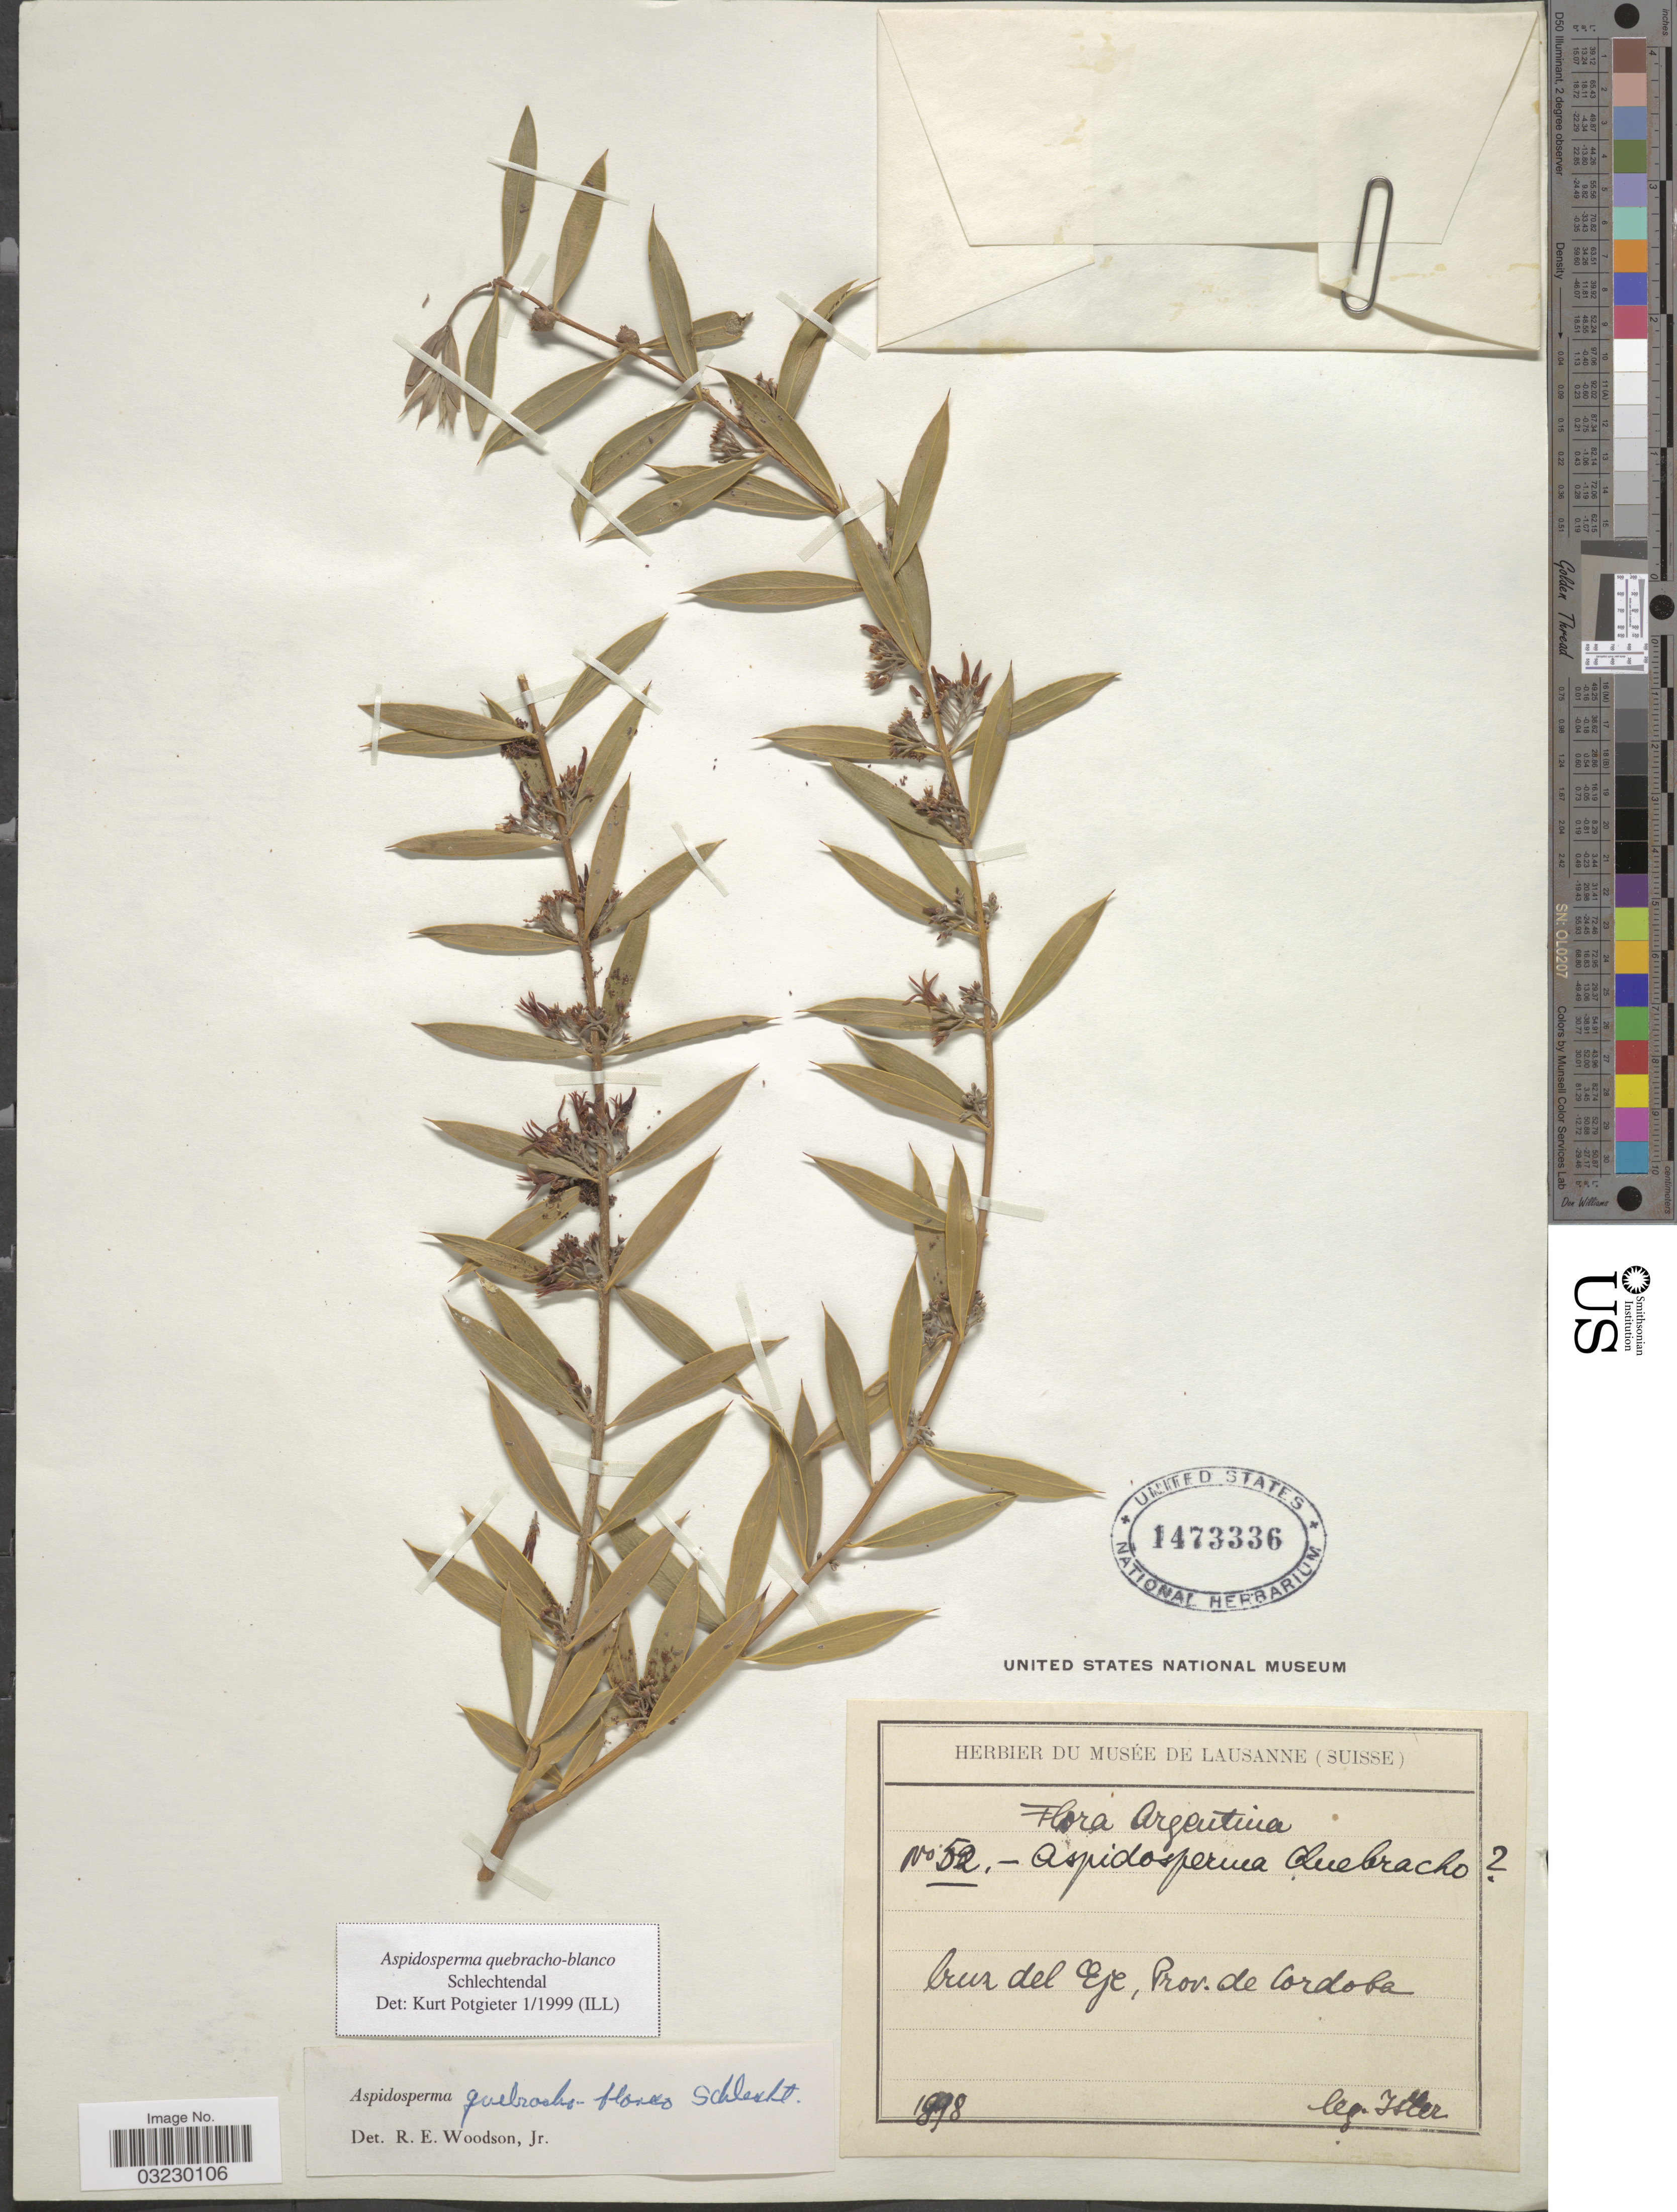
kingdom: Plantae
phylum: Tracheophyta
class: Magnoliopsida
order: Gentianales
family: Apocynaceae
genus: Aspidosperma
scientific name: Aspidosperma quebracho-blanco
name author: Schltdl.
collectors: -. Isler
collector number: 52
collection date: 1898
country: Argentina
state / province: Cordoba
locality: Cruz del Eje.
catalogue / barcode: US 1473336